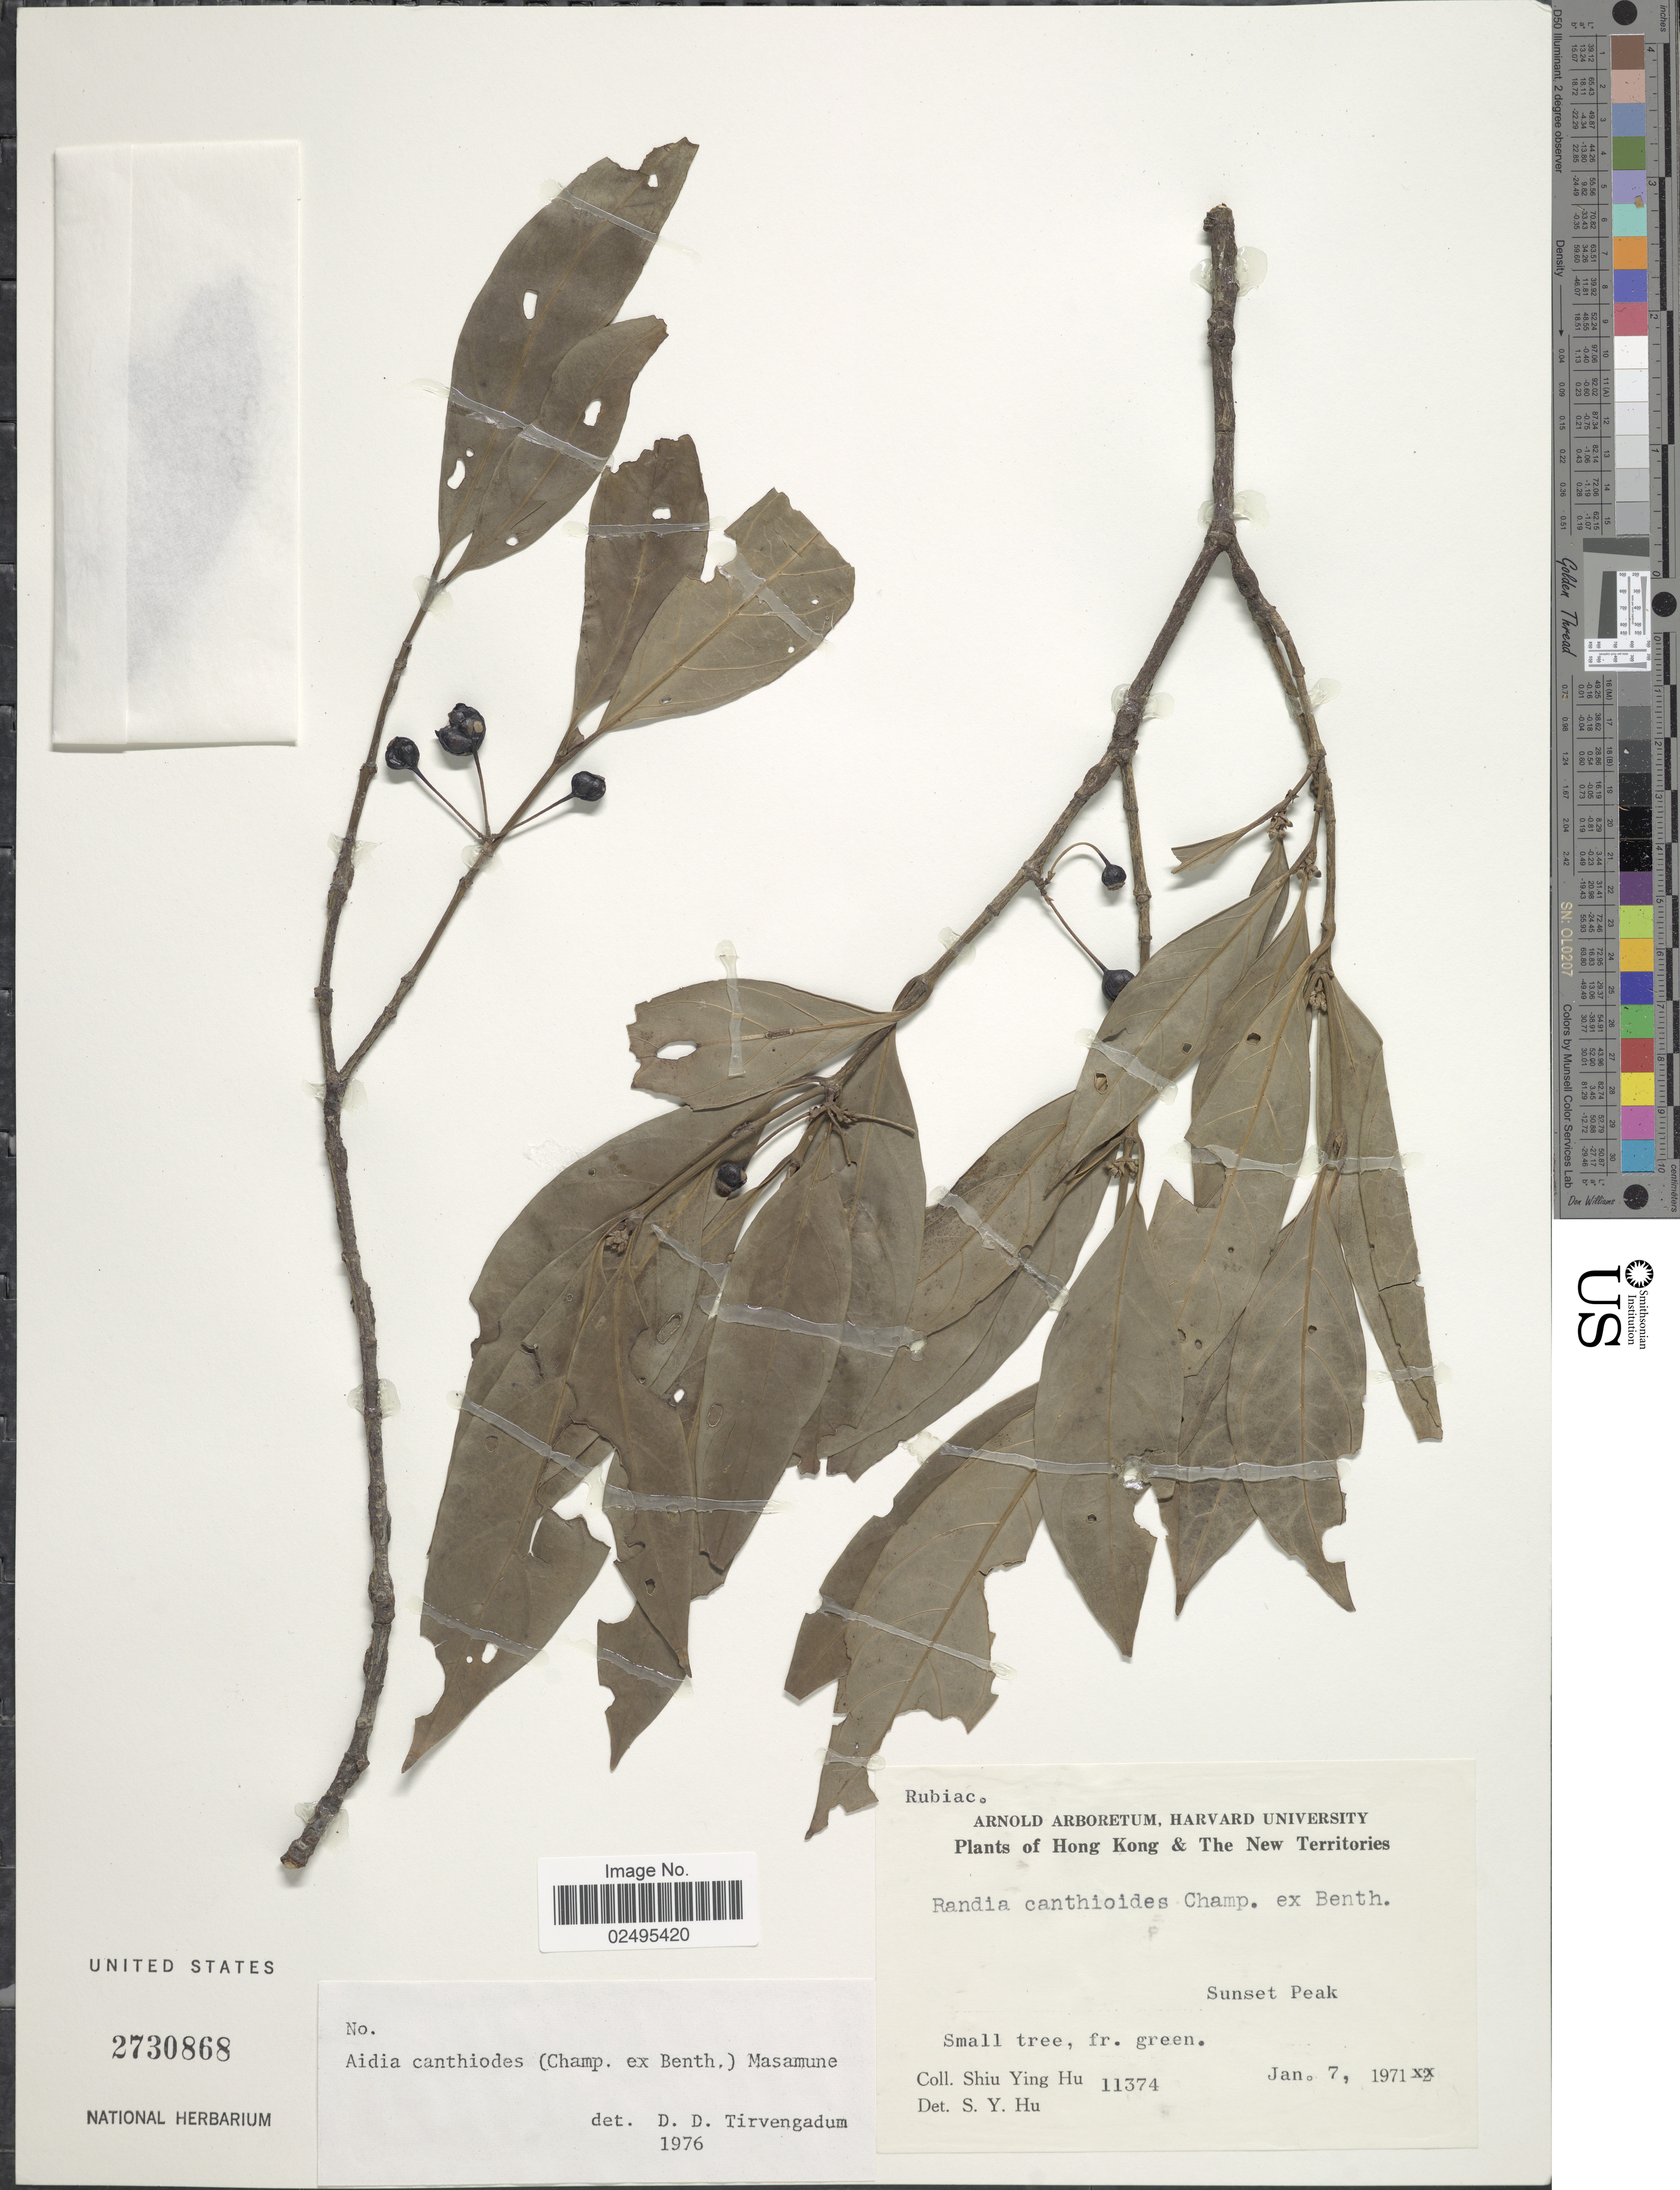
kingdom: Plantae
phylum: Tracheophyta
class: Magnoliopsida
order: Gentianales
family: Rubiaceae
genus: Aidia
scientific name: Aidia canthioides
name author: (Champ. ex Benth.) Masam.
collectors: S. Y. Hu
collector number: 11374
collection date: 1971-01-07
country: China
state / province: Hong Kong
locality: The New Territories, Sunset Peak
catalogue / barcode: US 2730868